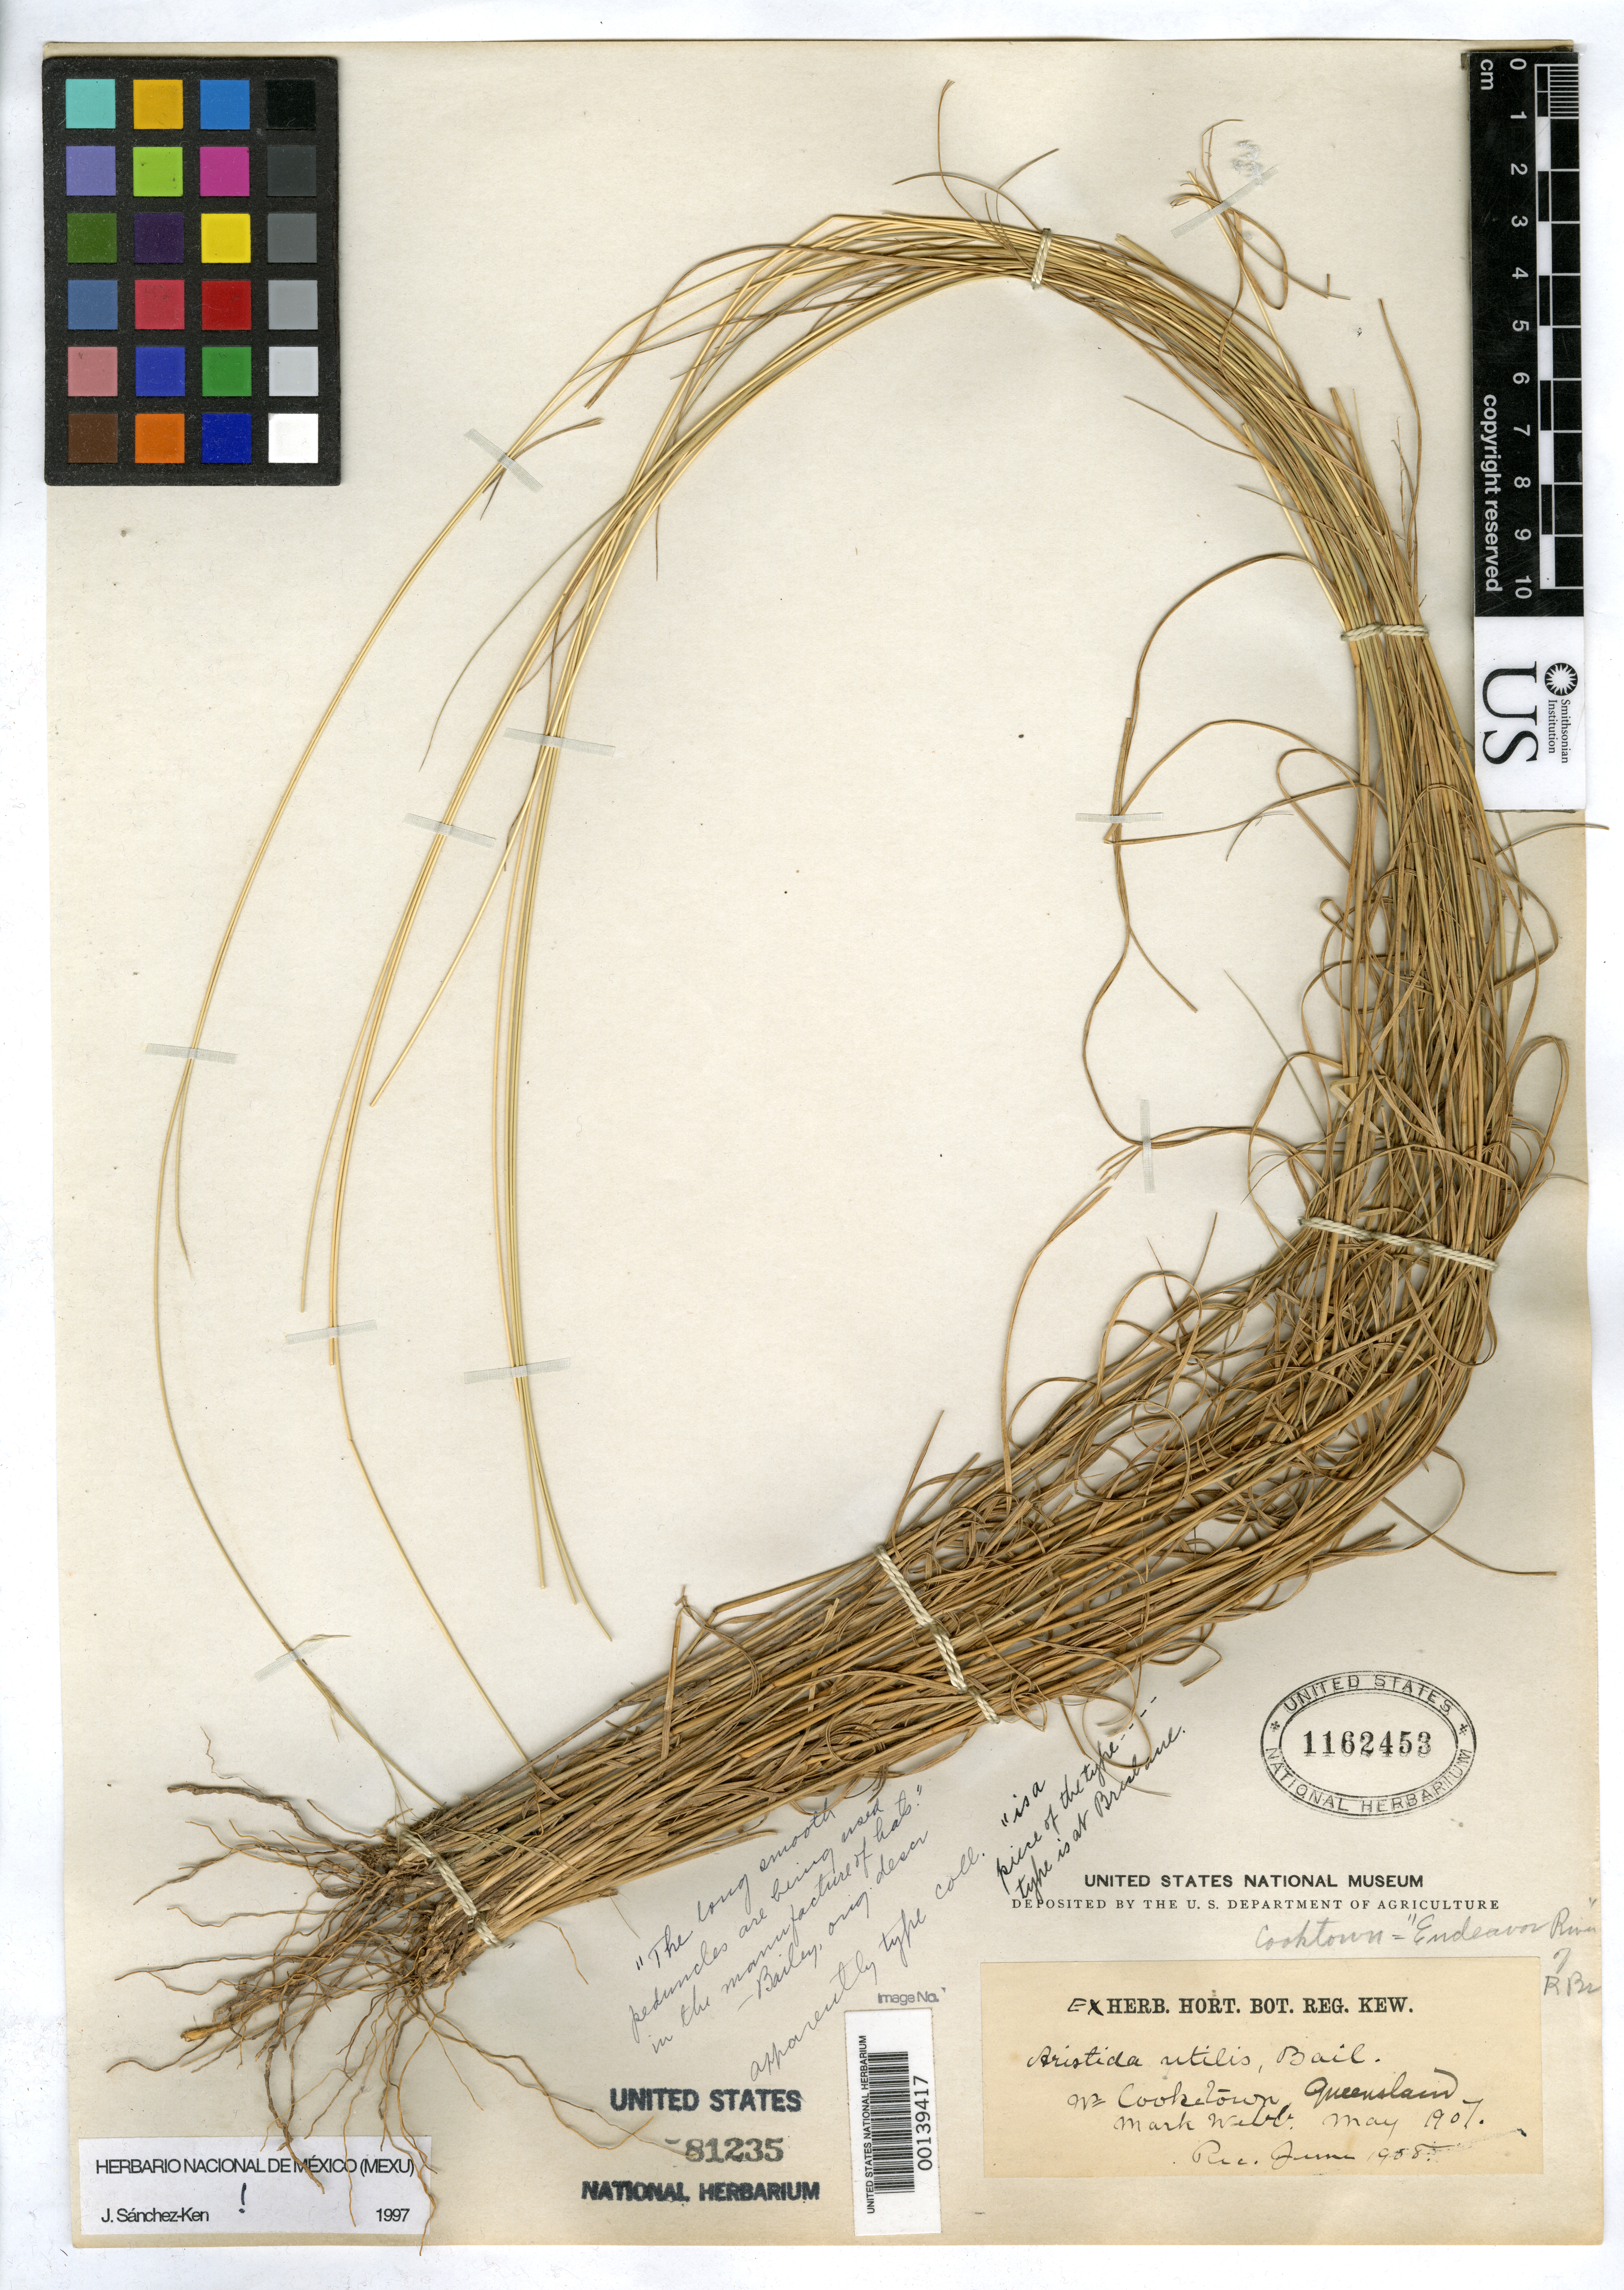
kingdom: Plantae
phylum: Tracheophyta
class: Liliopsida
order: Poales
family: Poaceae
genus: Aristida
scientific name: Aristida utilis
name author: F.M. Bailey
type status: Isotype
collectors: M. Webb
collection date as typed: May 1907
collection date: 1907-05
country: Australia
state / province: Queensland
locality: Near Cooketown.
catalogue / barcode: US 1162453